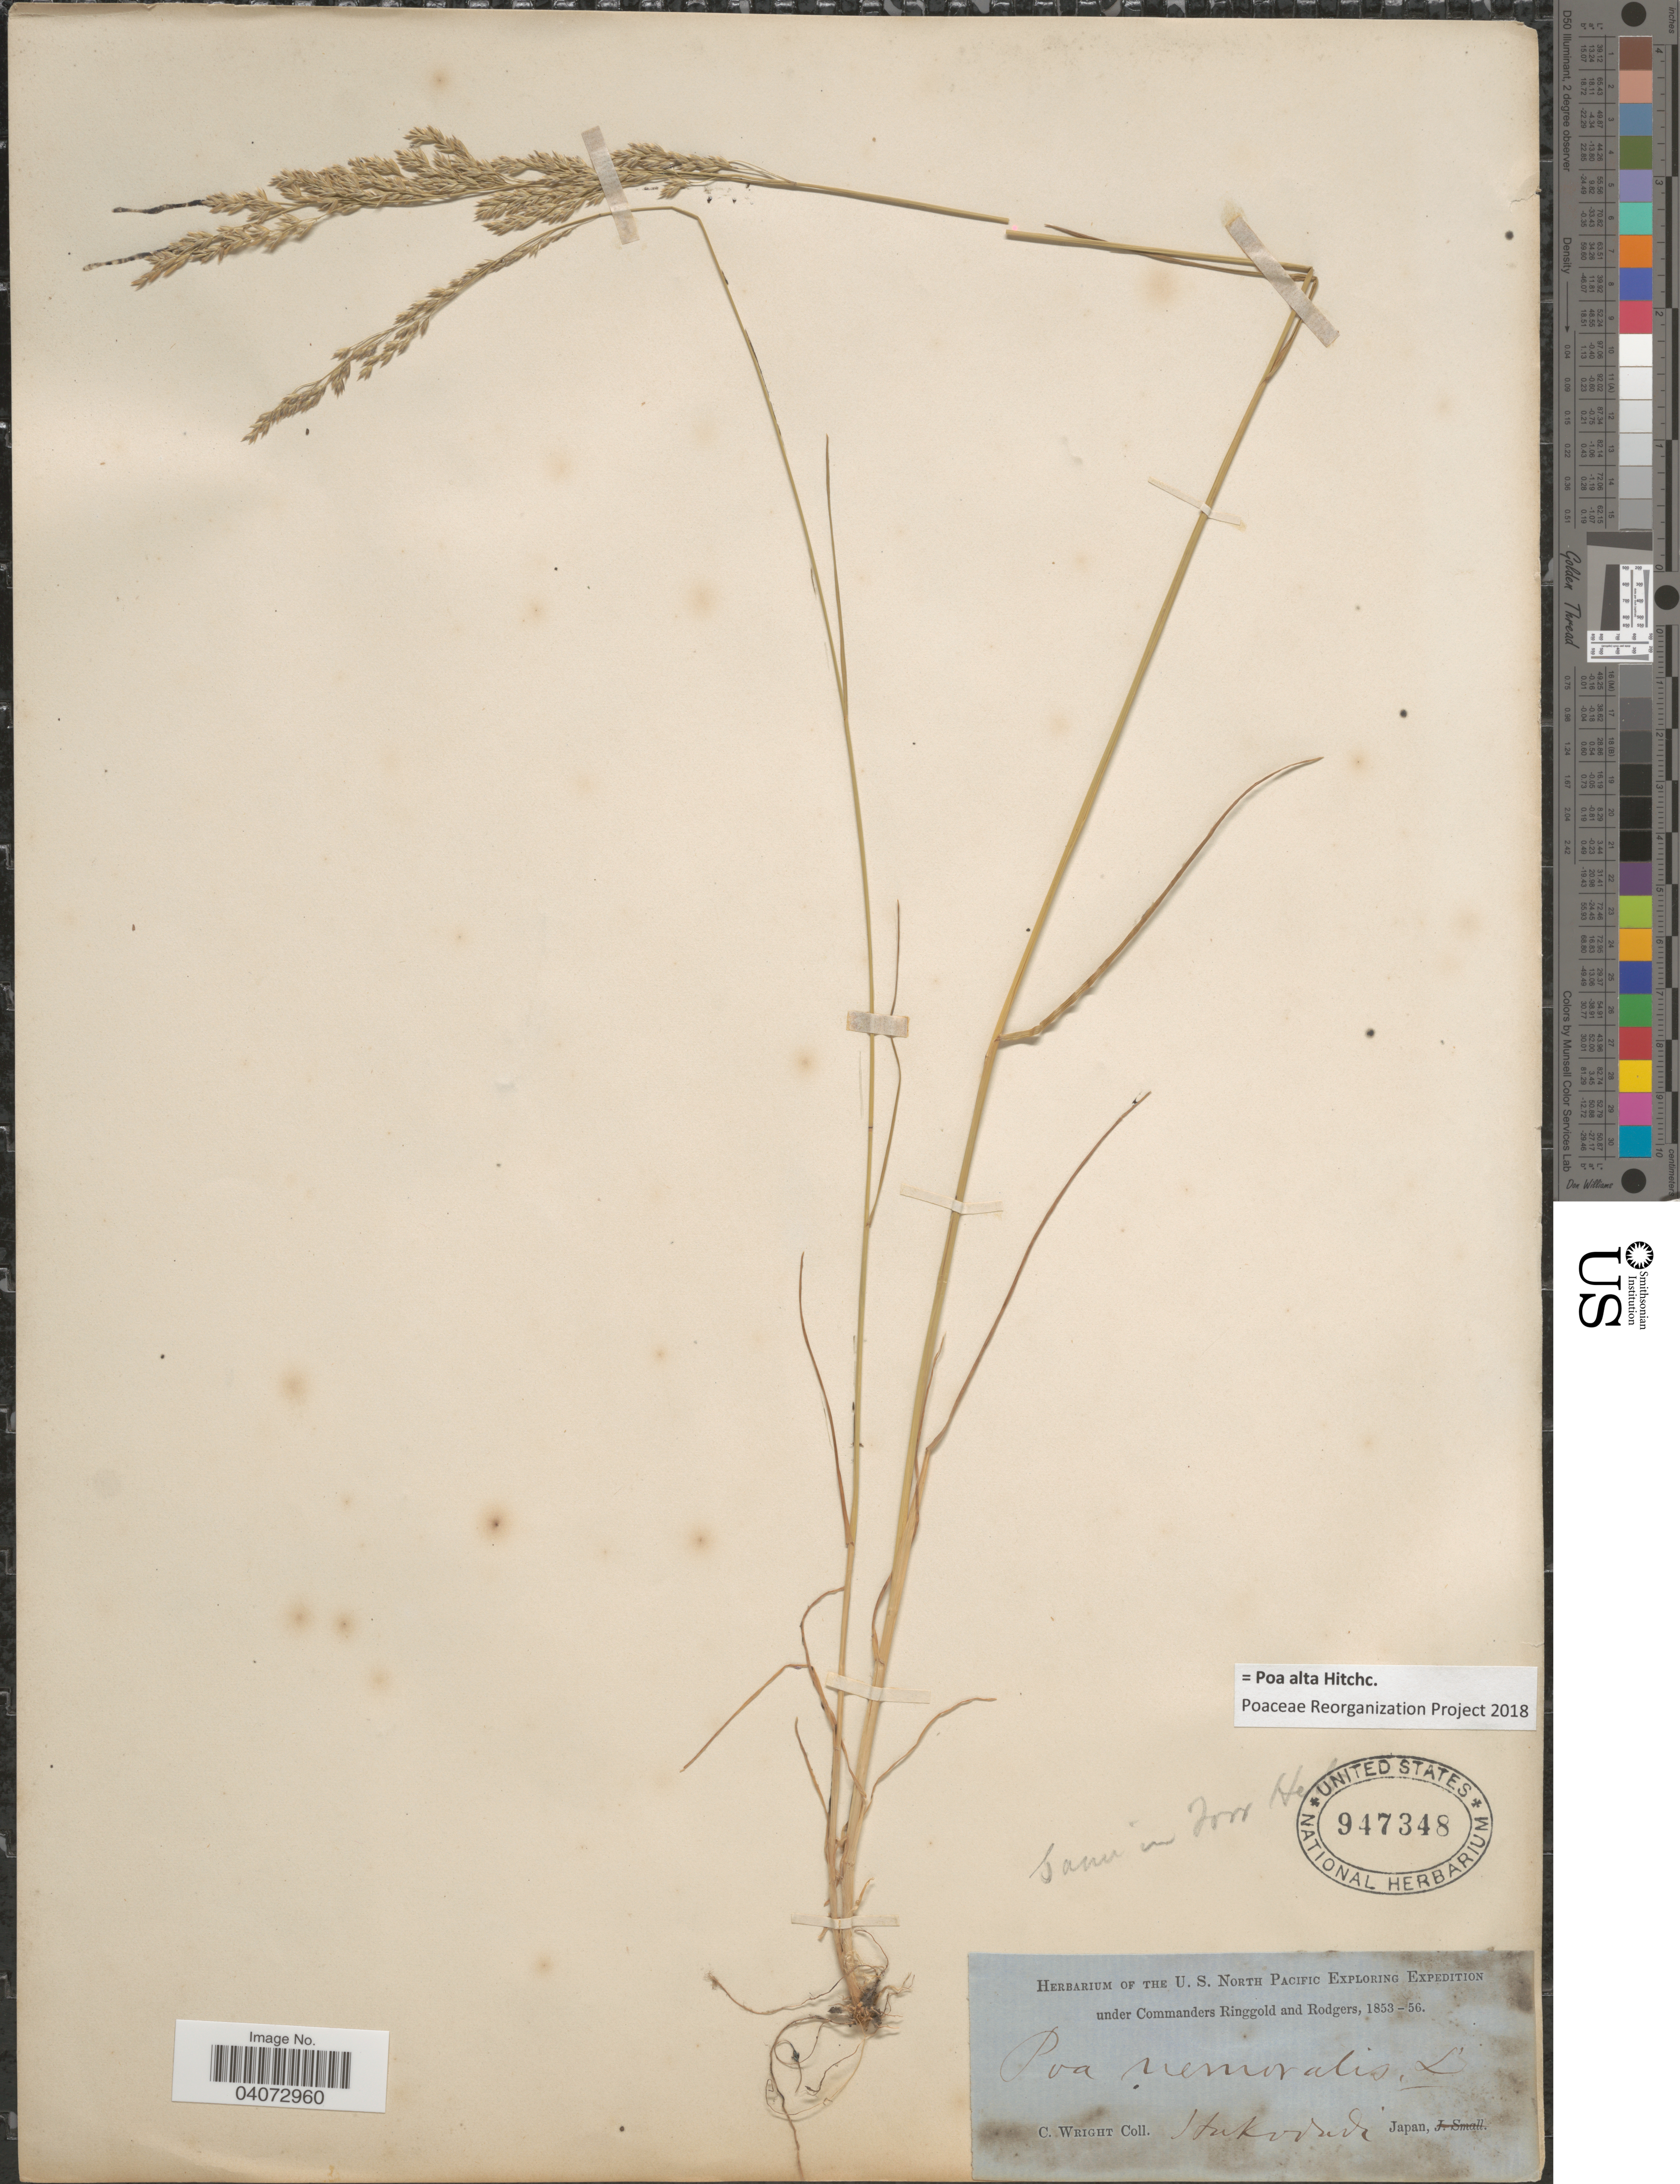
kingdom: Plantae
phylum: Tracheophyta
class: Liliopsida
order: Poales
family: Poaceae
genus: Poa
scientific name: Poa alta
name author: Hitchc.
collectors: C. Wright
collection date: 1853/1856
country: Japan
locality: Herbarium of the The U.S. North Pacific Exploring Expedition under Commanders Ringgold and Rodgers, 1853-56. Hakodadi.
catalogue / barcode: US 947348